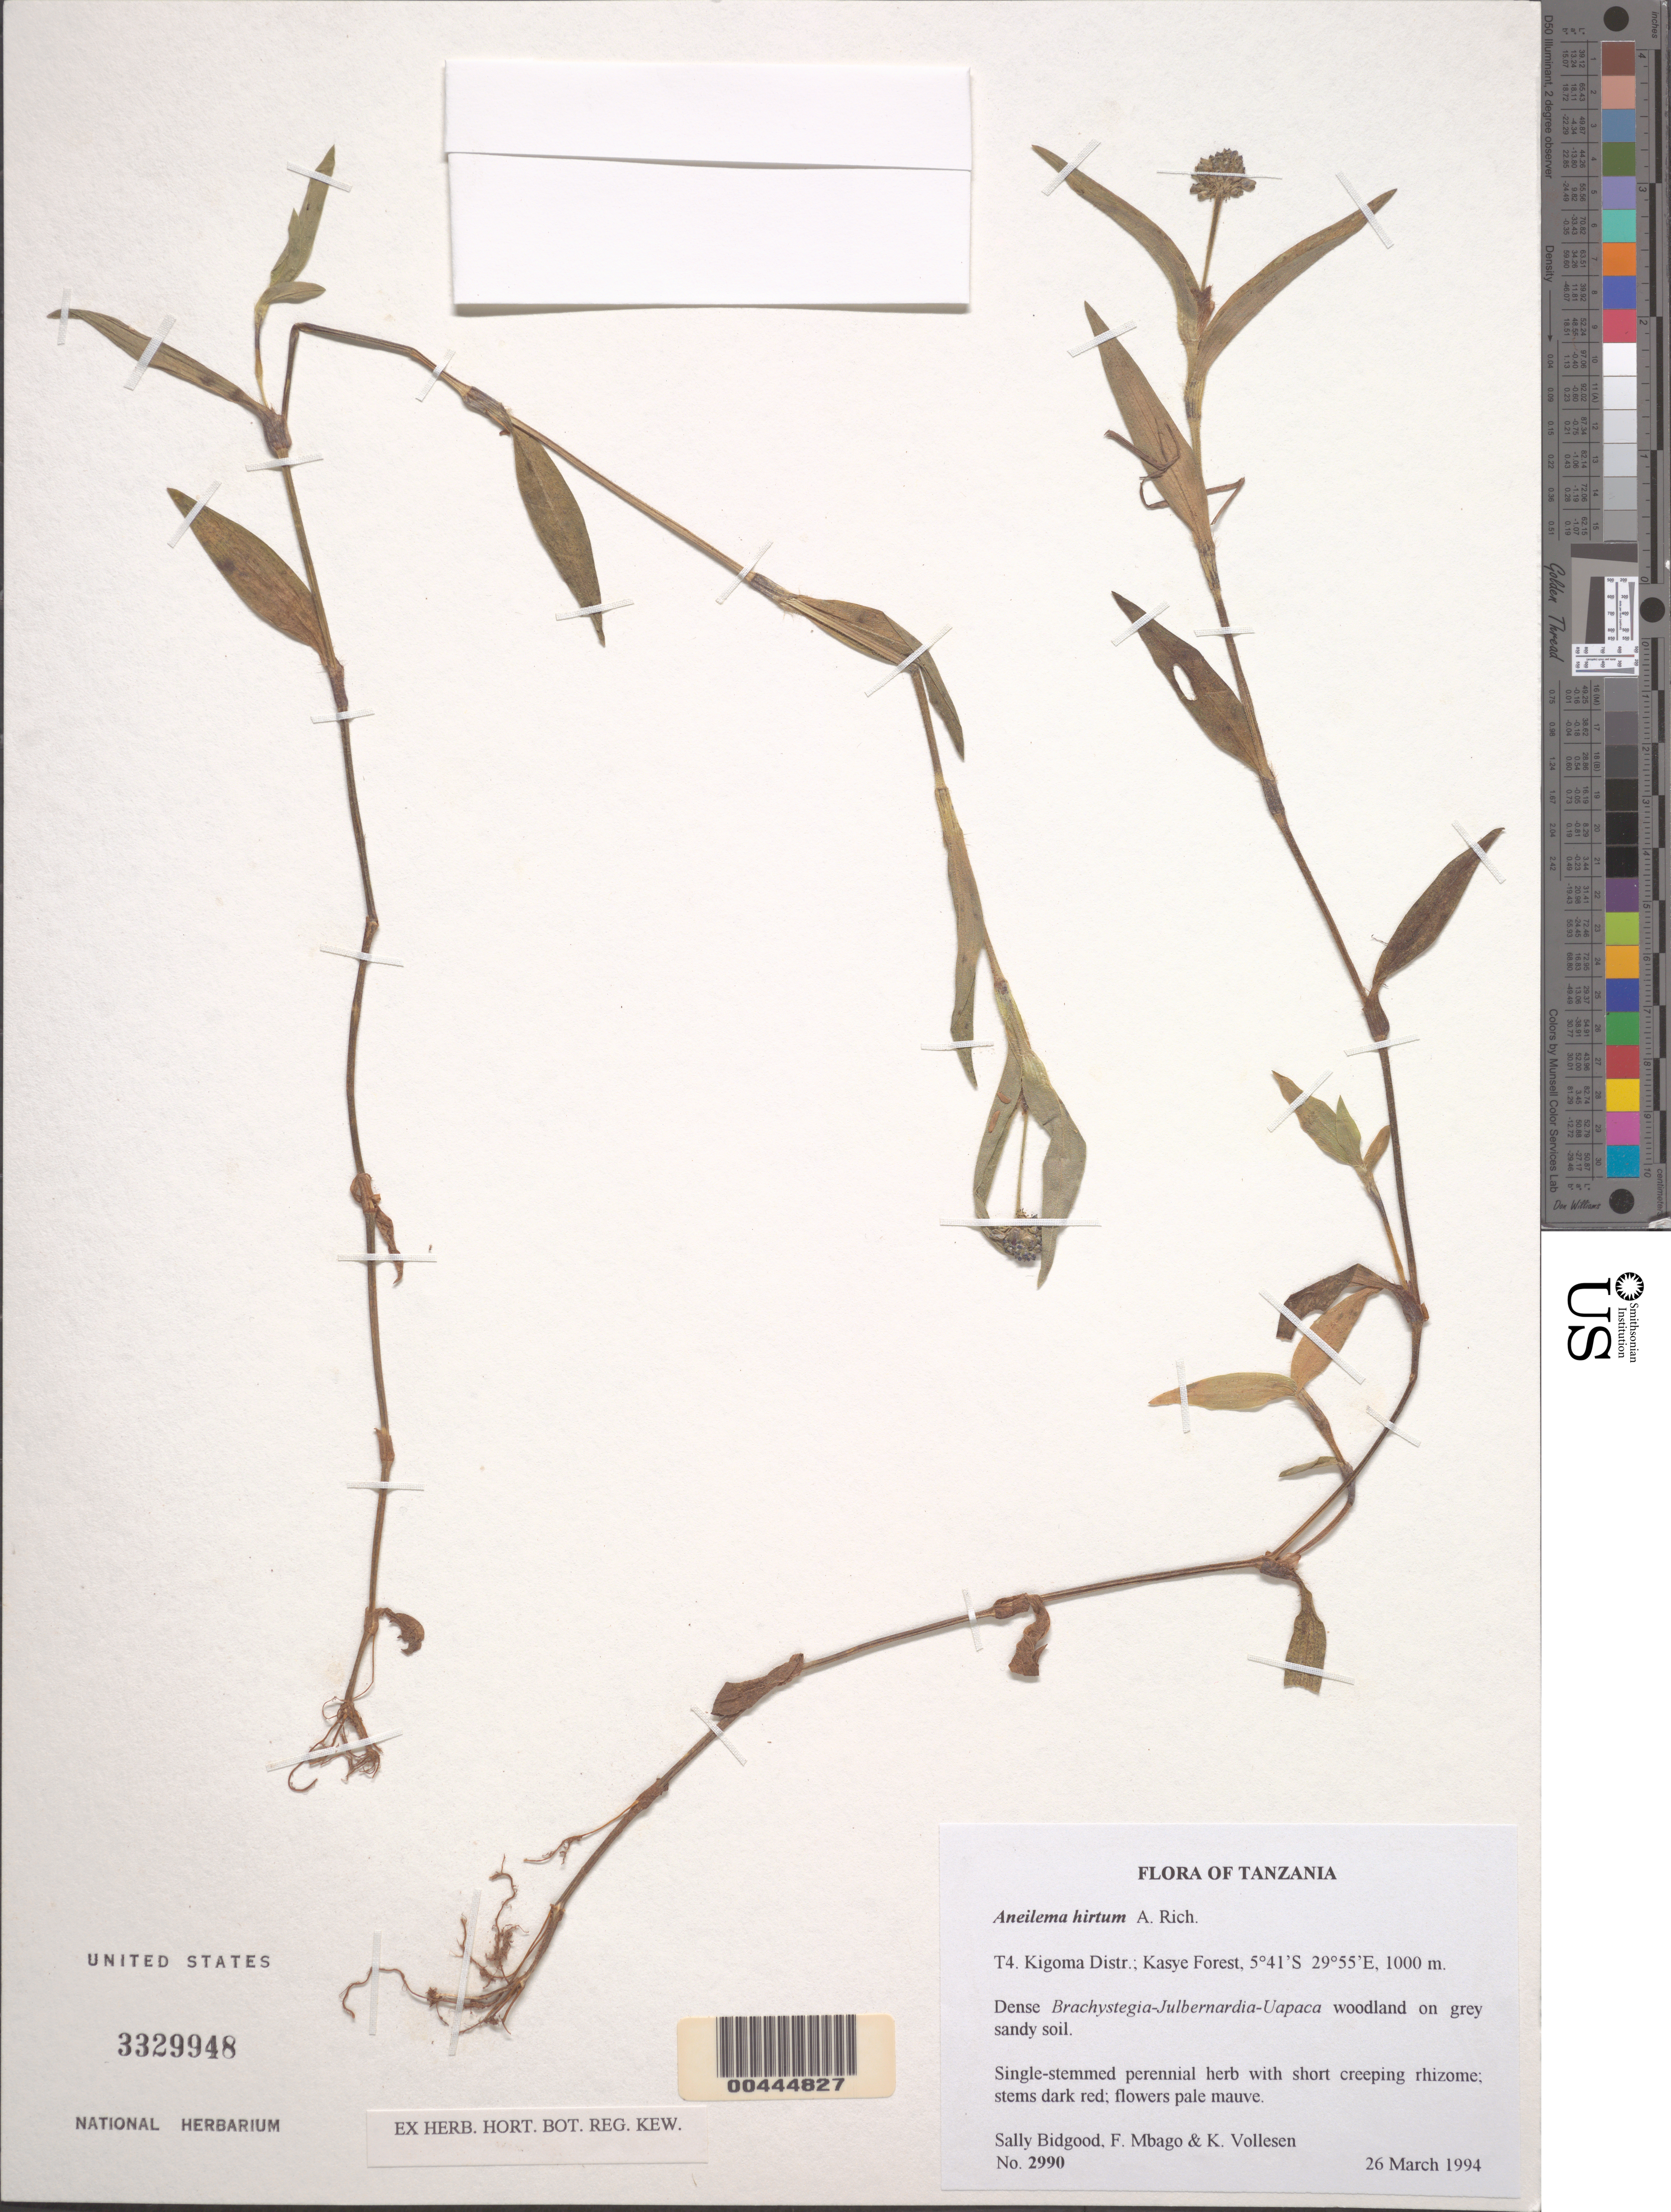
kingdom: Plantae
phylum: Tracheophyta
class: Liliopsida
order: Commelinales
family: Commelinaceae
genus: Aneilema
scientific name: Aneilema hirtum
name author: A. Rich.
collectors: G. Bidgood, F. Mbago & K. Vollesen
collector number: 2990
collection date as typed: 26 Mar 1994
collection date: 1994-03-26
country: Tanzania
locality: T4, kigoma dist, kasye forest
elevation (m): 1000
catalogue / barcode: US 3329948